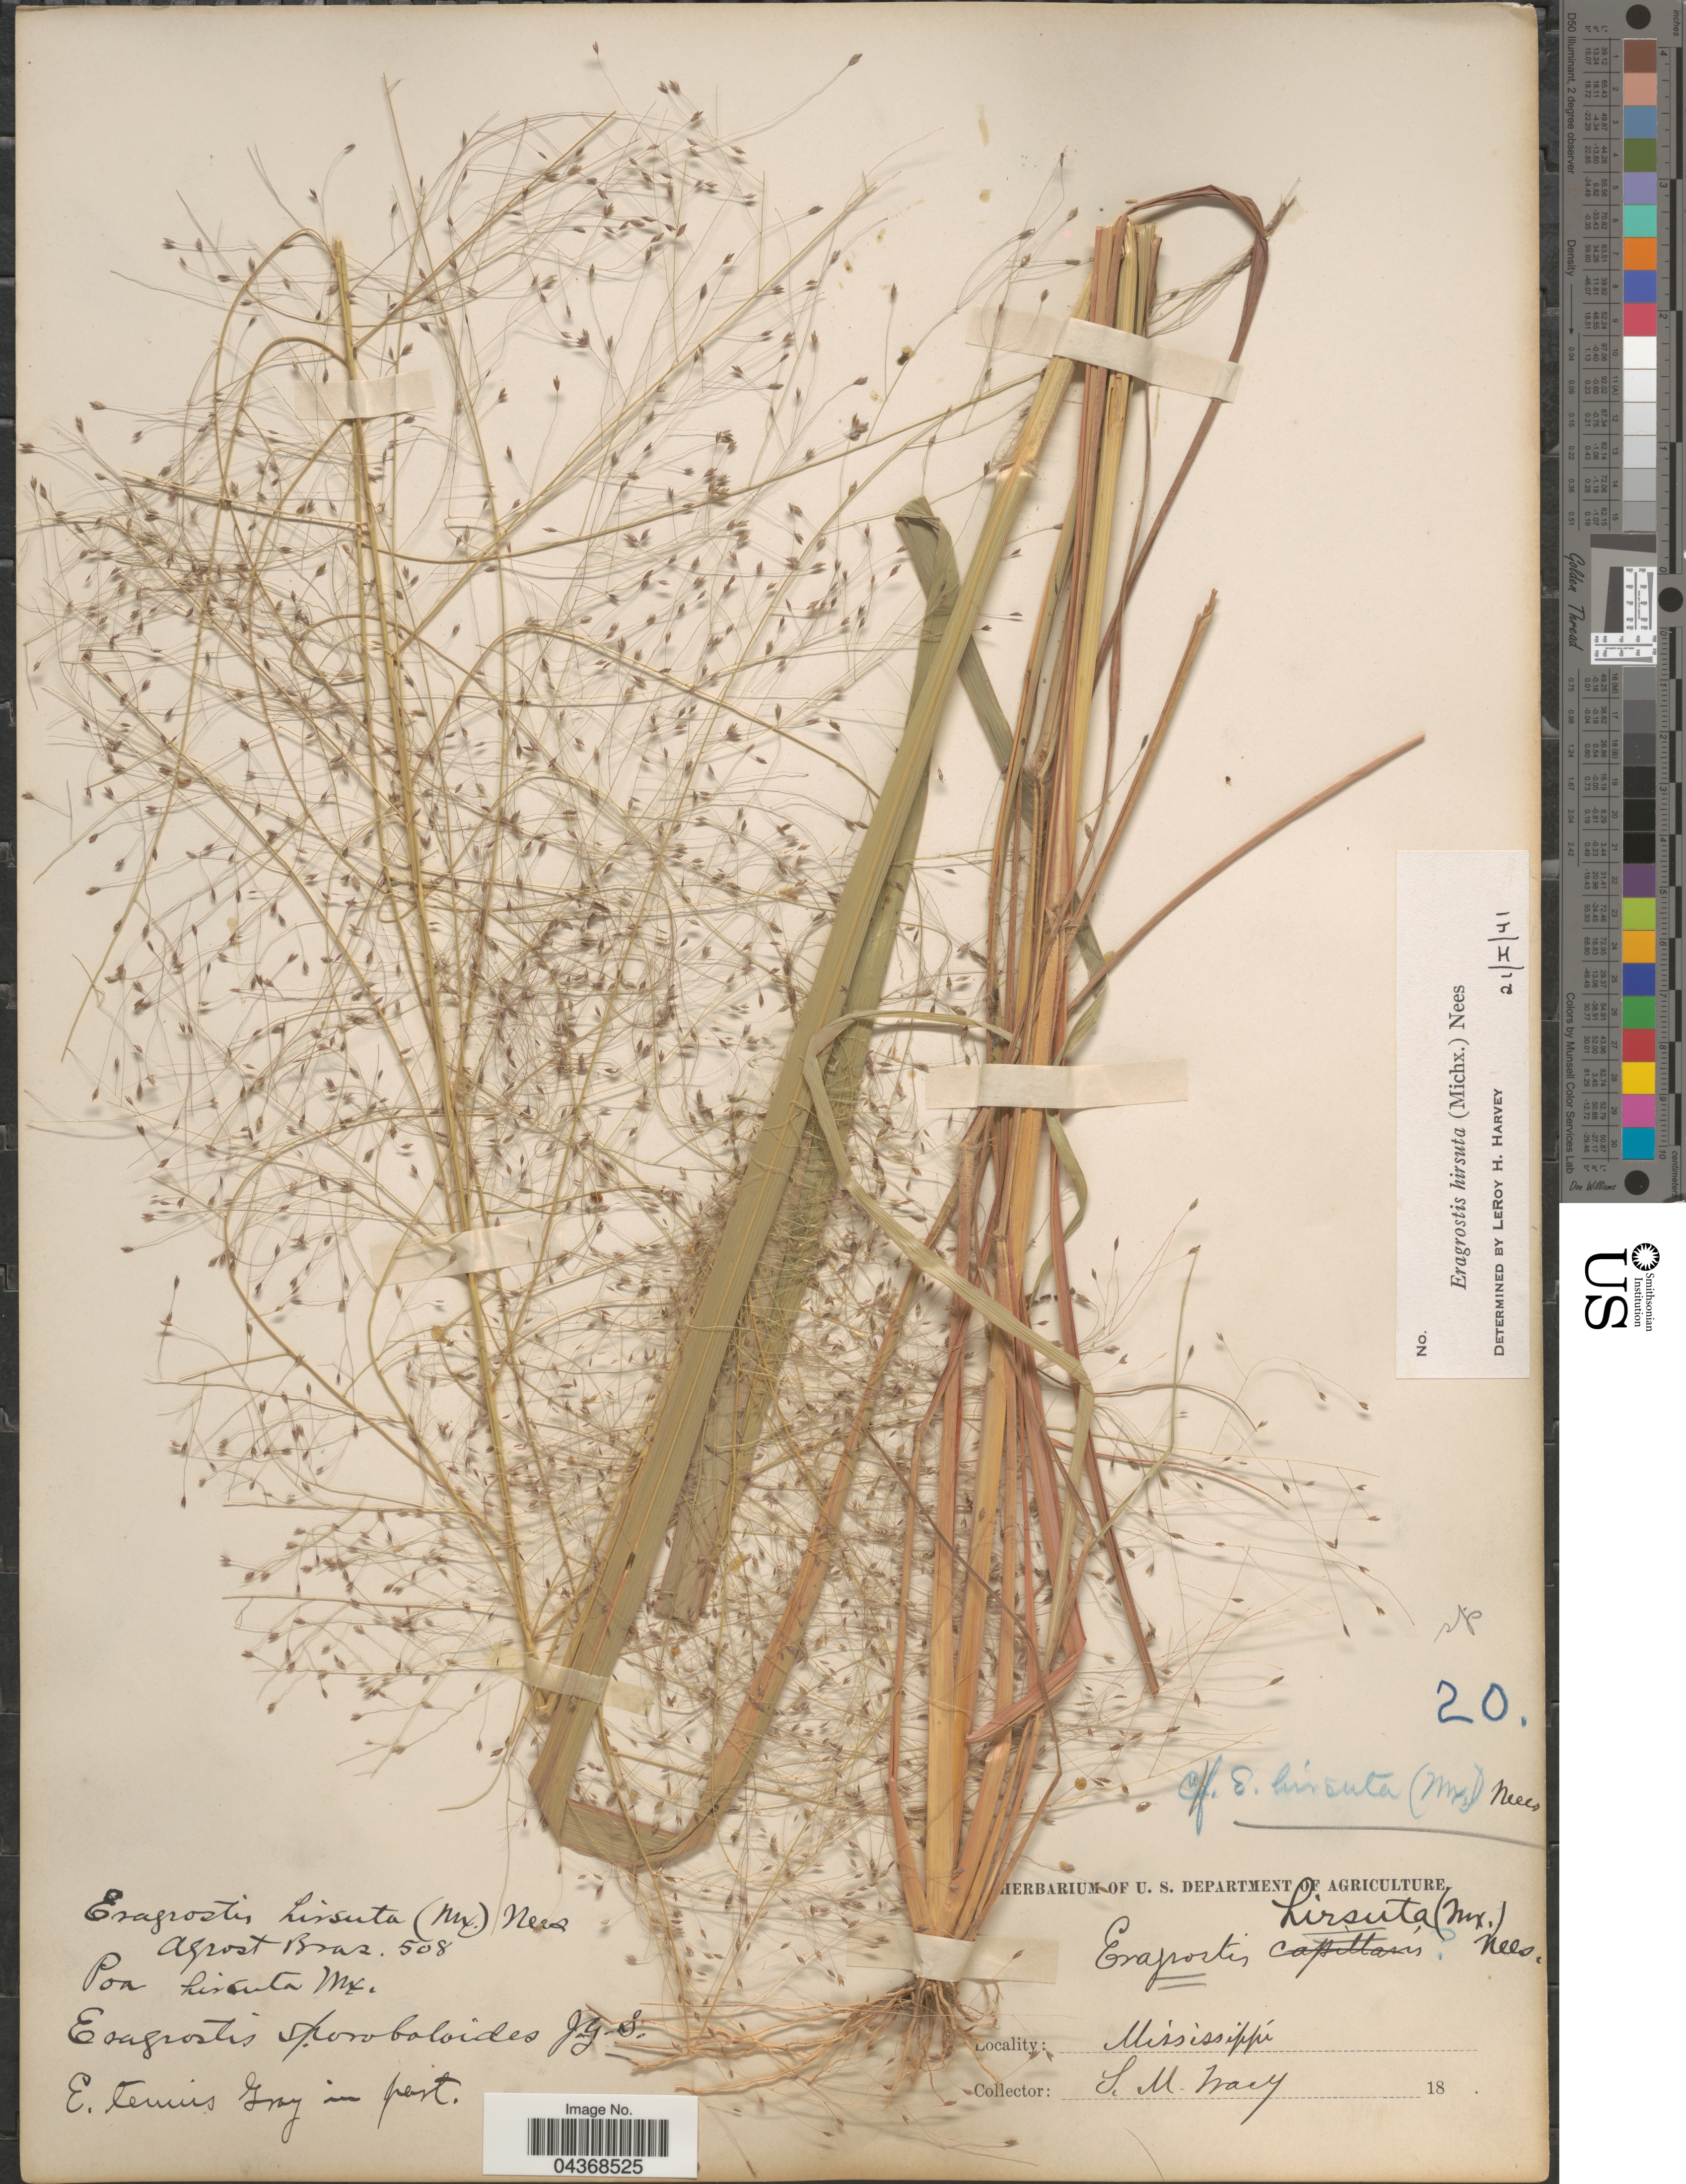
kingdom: Plantae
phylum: Tracheophyta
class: Liliopsida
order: Poales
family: Poaceae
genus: Eragrostis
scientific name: Eragrostis hirsuta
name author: (Michx.) Nees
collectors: S. M. Tracy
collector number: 20?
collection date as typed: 18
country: United States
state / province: Mississippi